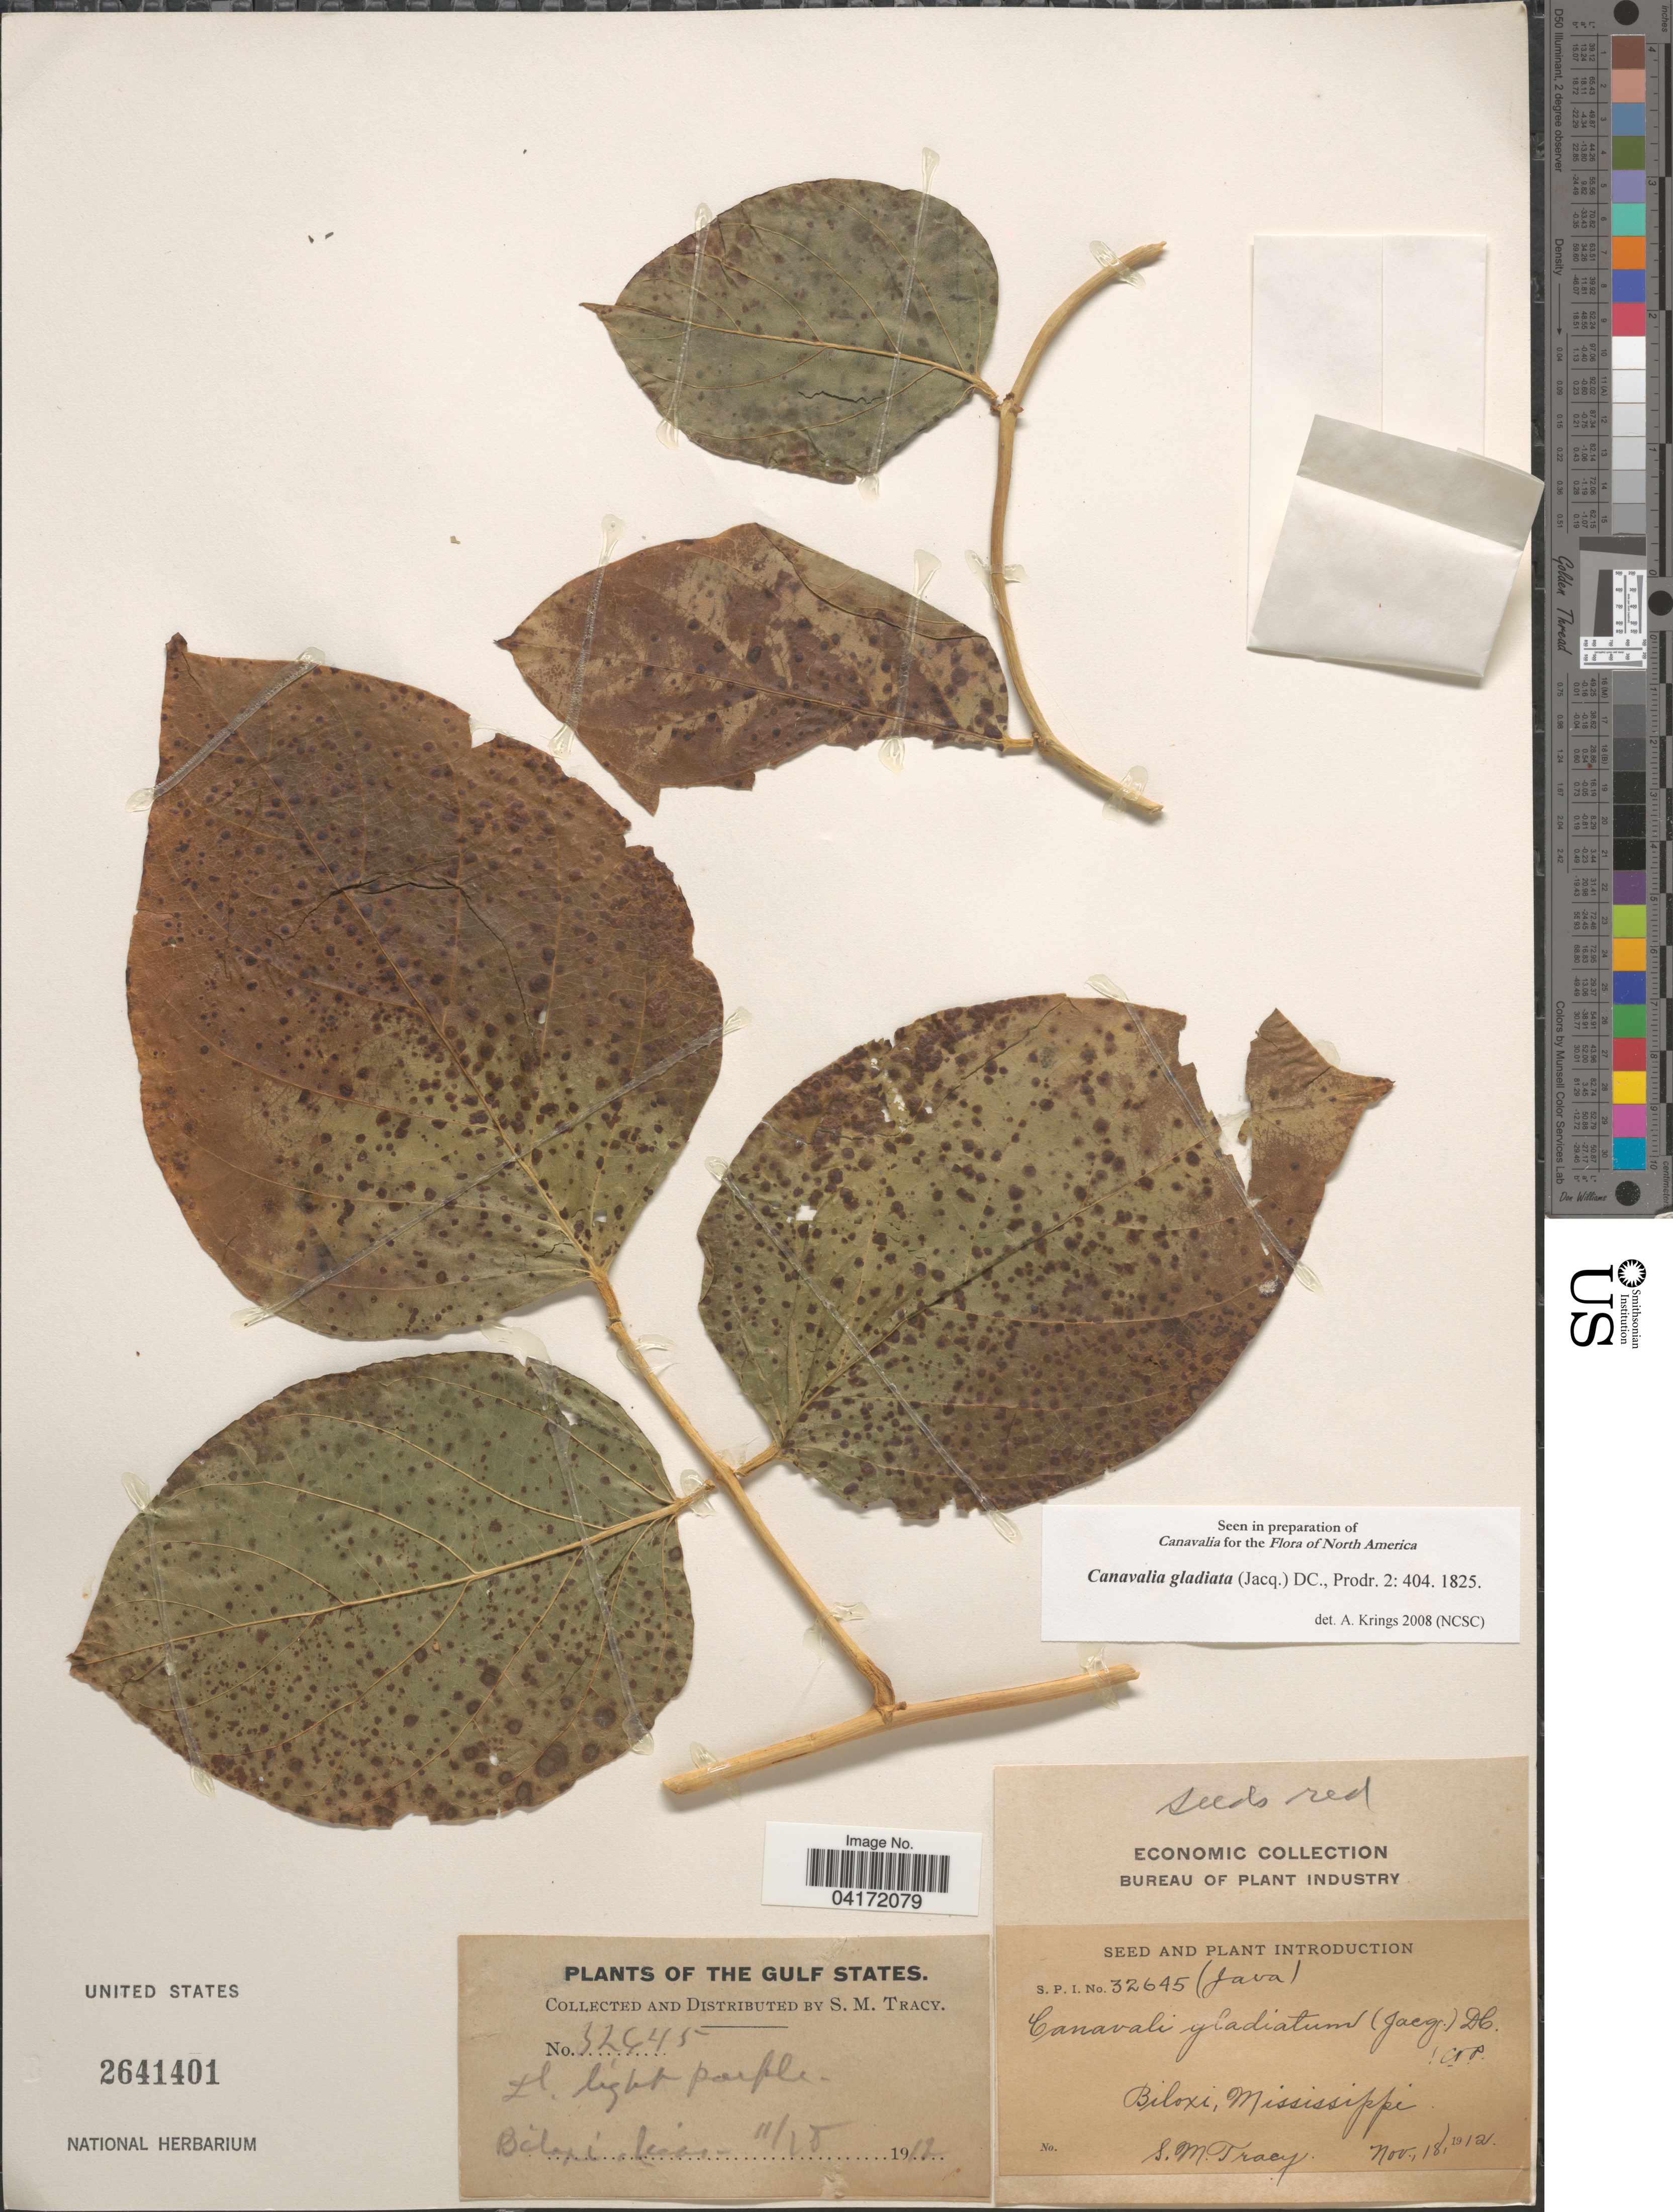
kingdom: Plantae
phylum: Tracheophyta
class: Magnoliopsida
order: Fabales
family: Fabaceae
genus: Canavalia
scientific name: Canavalia gladiata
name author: (Jacq.) DC.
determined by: Krings, A.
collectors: S. M. Tracy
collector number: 32645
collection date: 1912-11-18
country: United States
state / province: Mississippi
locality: The Golf States. Biloxi.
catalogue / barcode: US 2641401